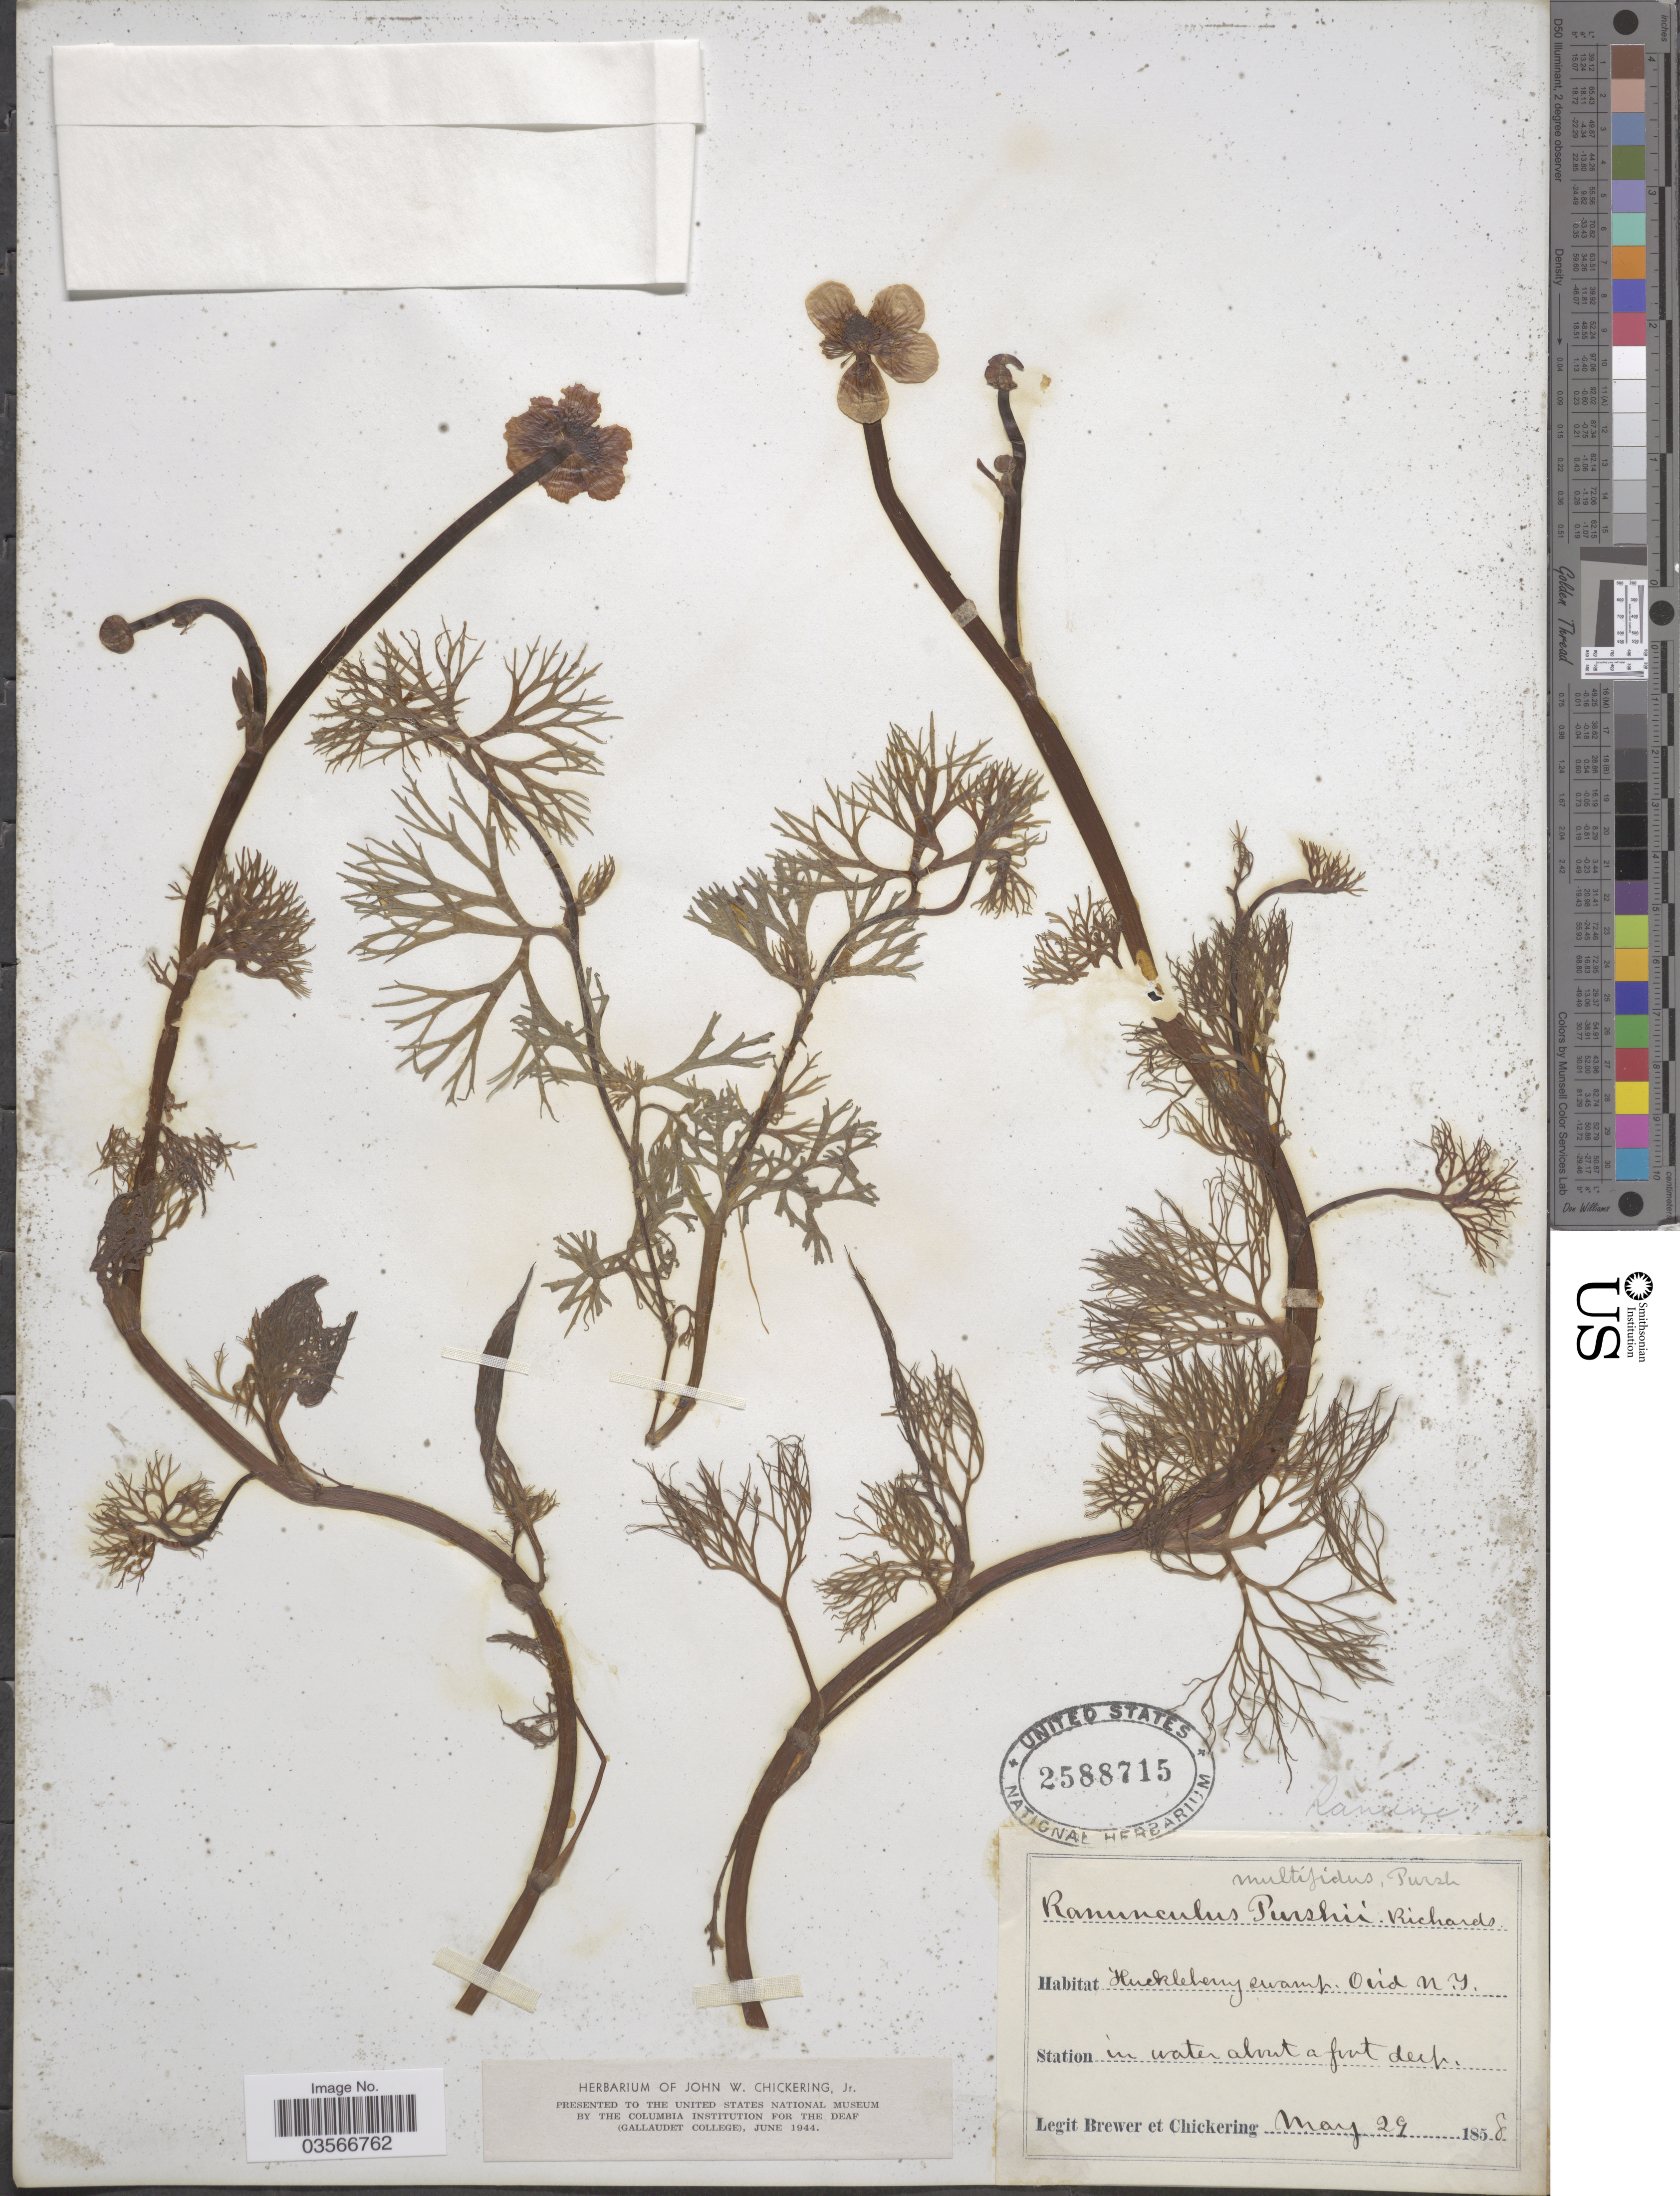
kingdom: Plantae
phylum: Tracheophyta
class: Magnoliopsida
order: Ranunculales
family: Ranunculaceae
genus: Ranunculus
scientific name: Ranunculus gmelinii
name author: DC.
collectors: -. Brewer & J. Chickering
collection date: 1858-05-29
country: United States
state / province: New York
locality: Huckleberry swamp Ovid.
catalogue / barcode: US 2588715